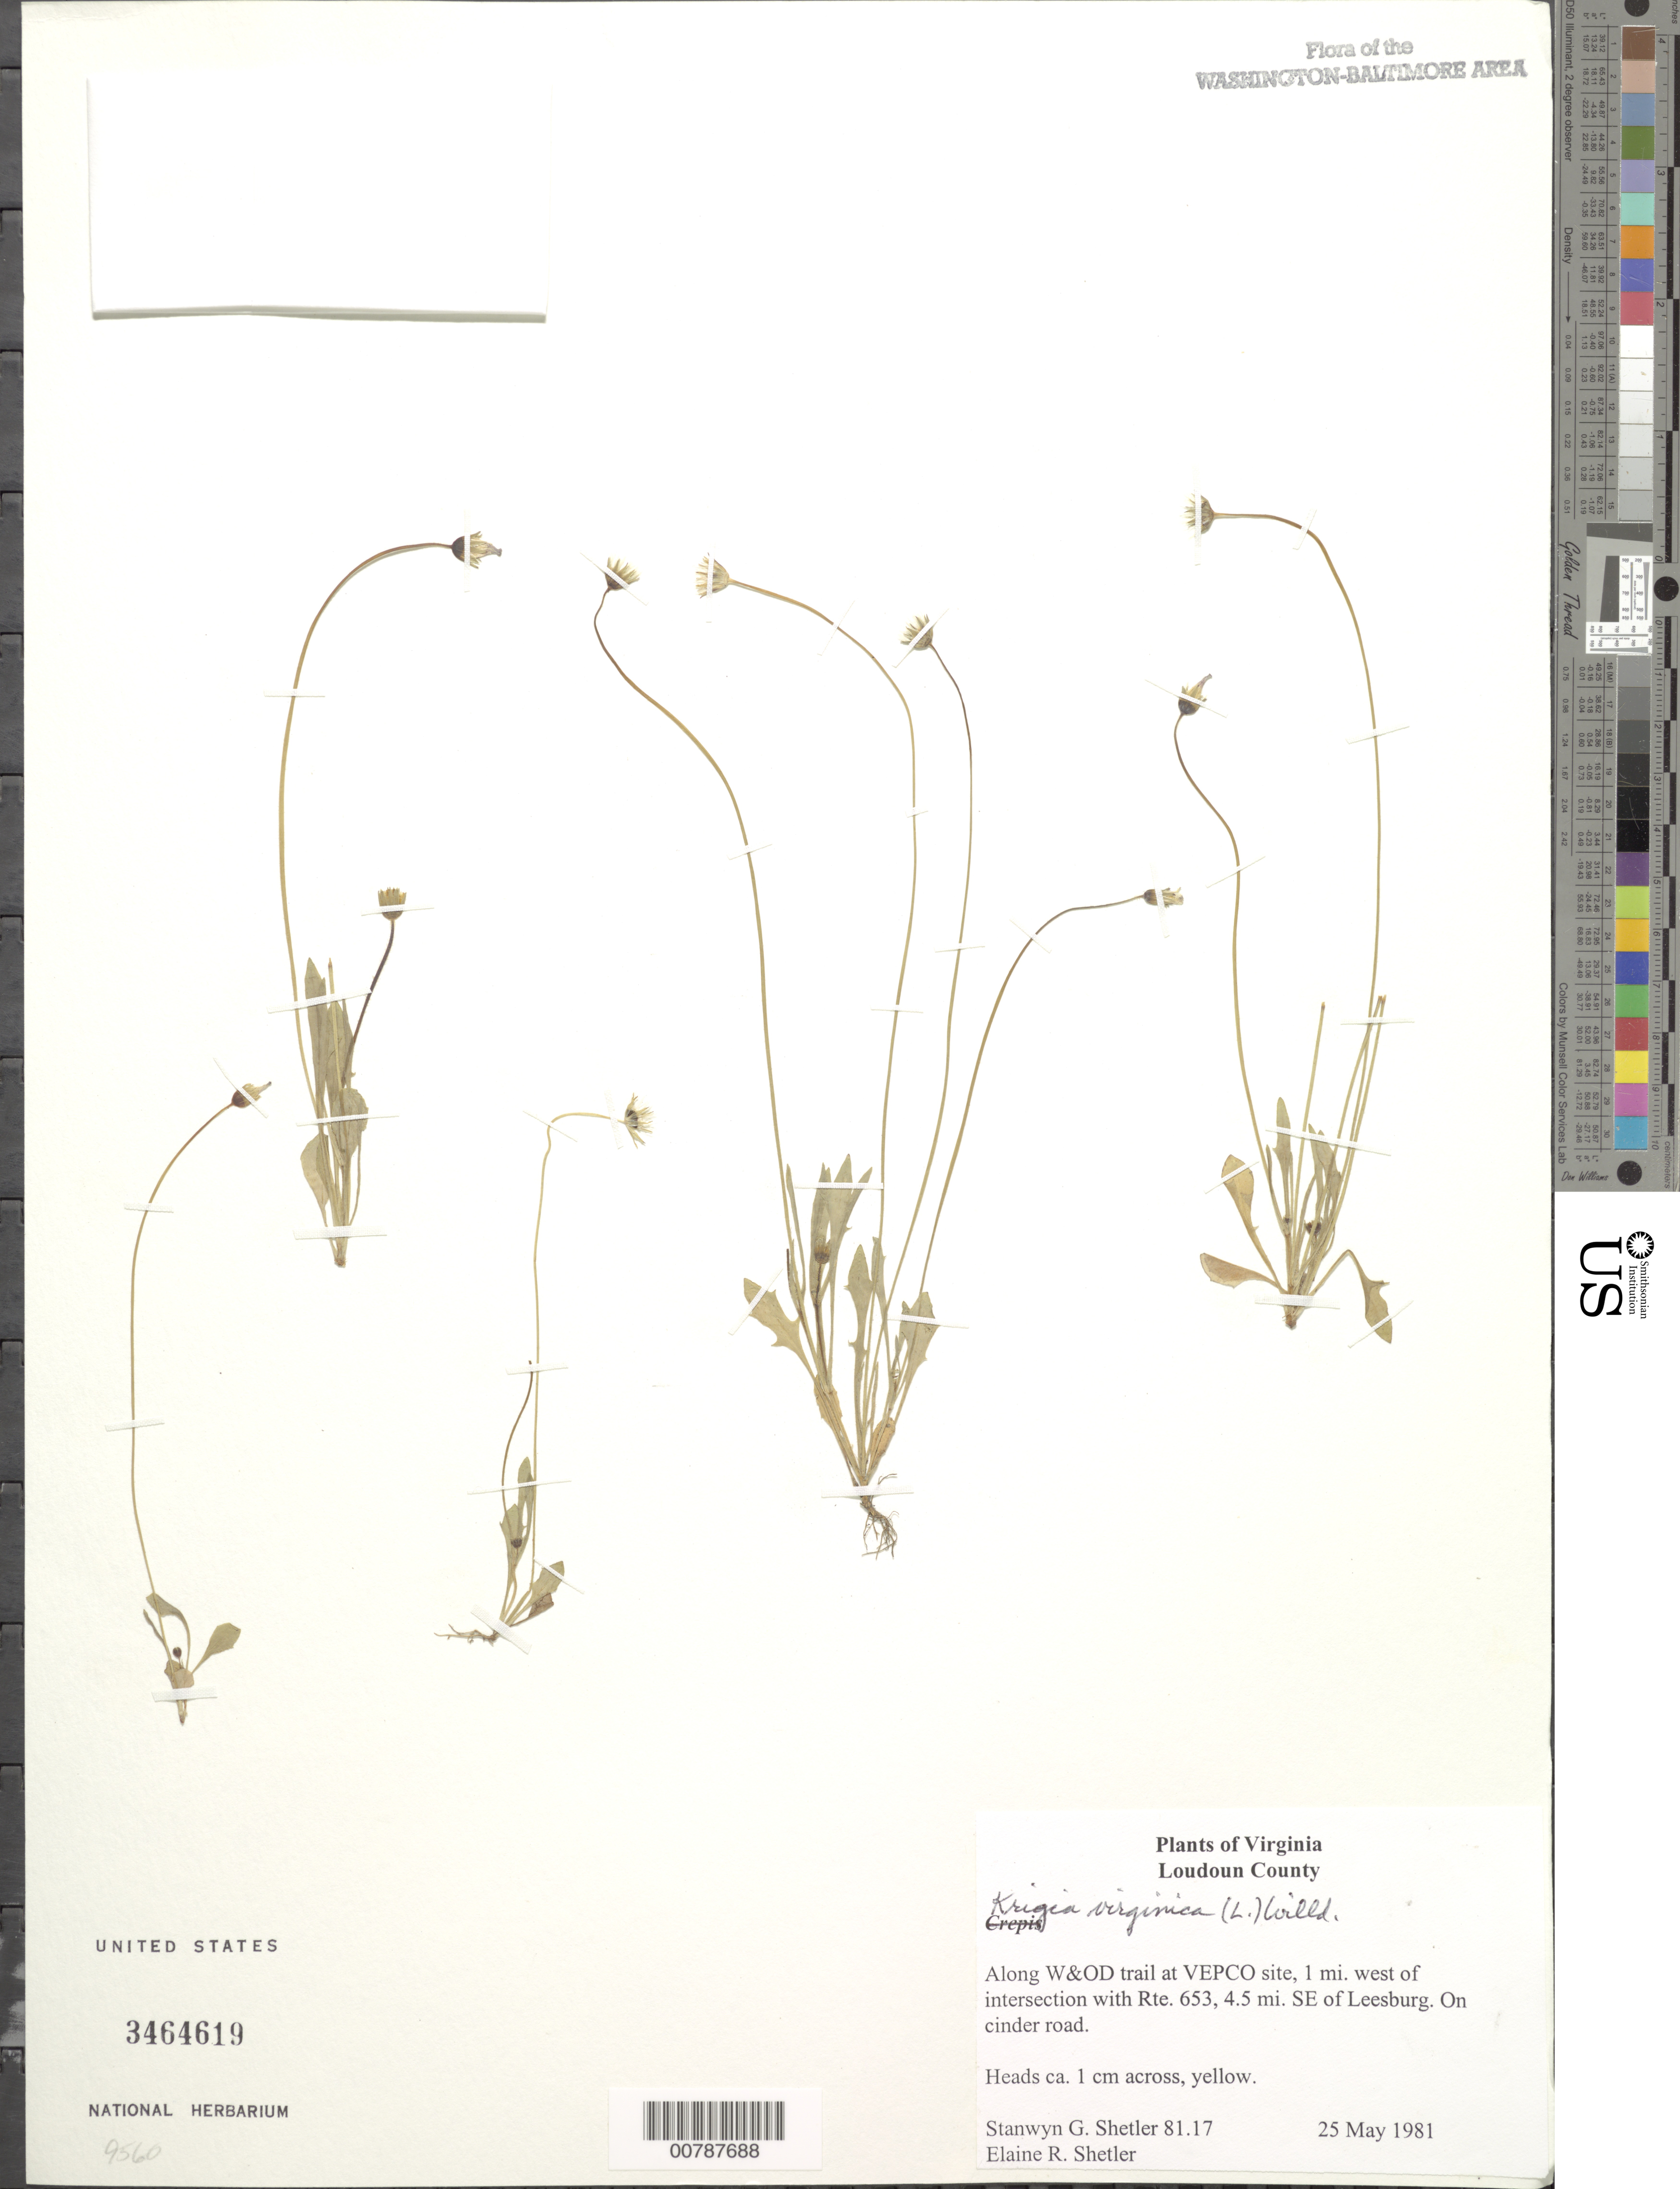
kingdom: Plantae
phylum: Tracheophyta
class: Magnoliopsida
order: Asterales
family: Asteraceae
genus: Krigia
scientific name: Krigia virginica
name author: (L.) Willd.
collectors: S. Shetler & E. R. Shetler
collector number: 81.17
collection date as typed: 25 May 1981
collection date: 1981-05-25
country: United States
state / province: Virginia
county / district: Loudoun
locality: Along W&OD trail at VEPCO site, 1 mi. west of intersection with Rte. 653, 4.5 mi. SE of Leesburg.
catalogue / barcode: US 3464619